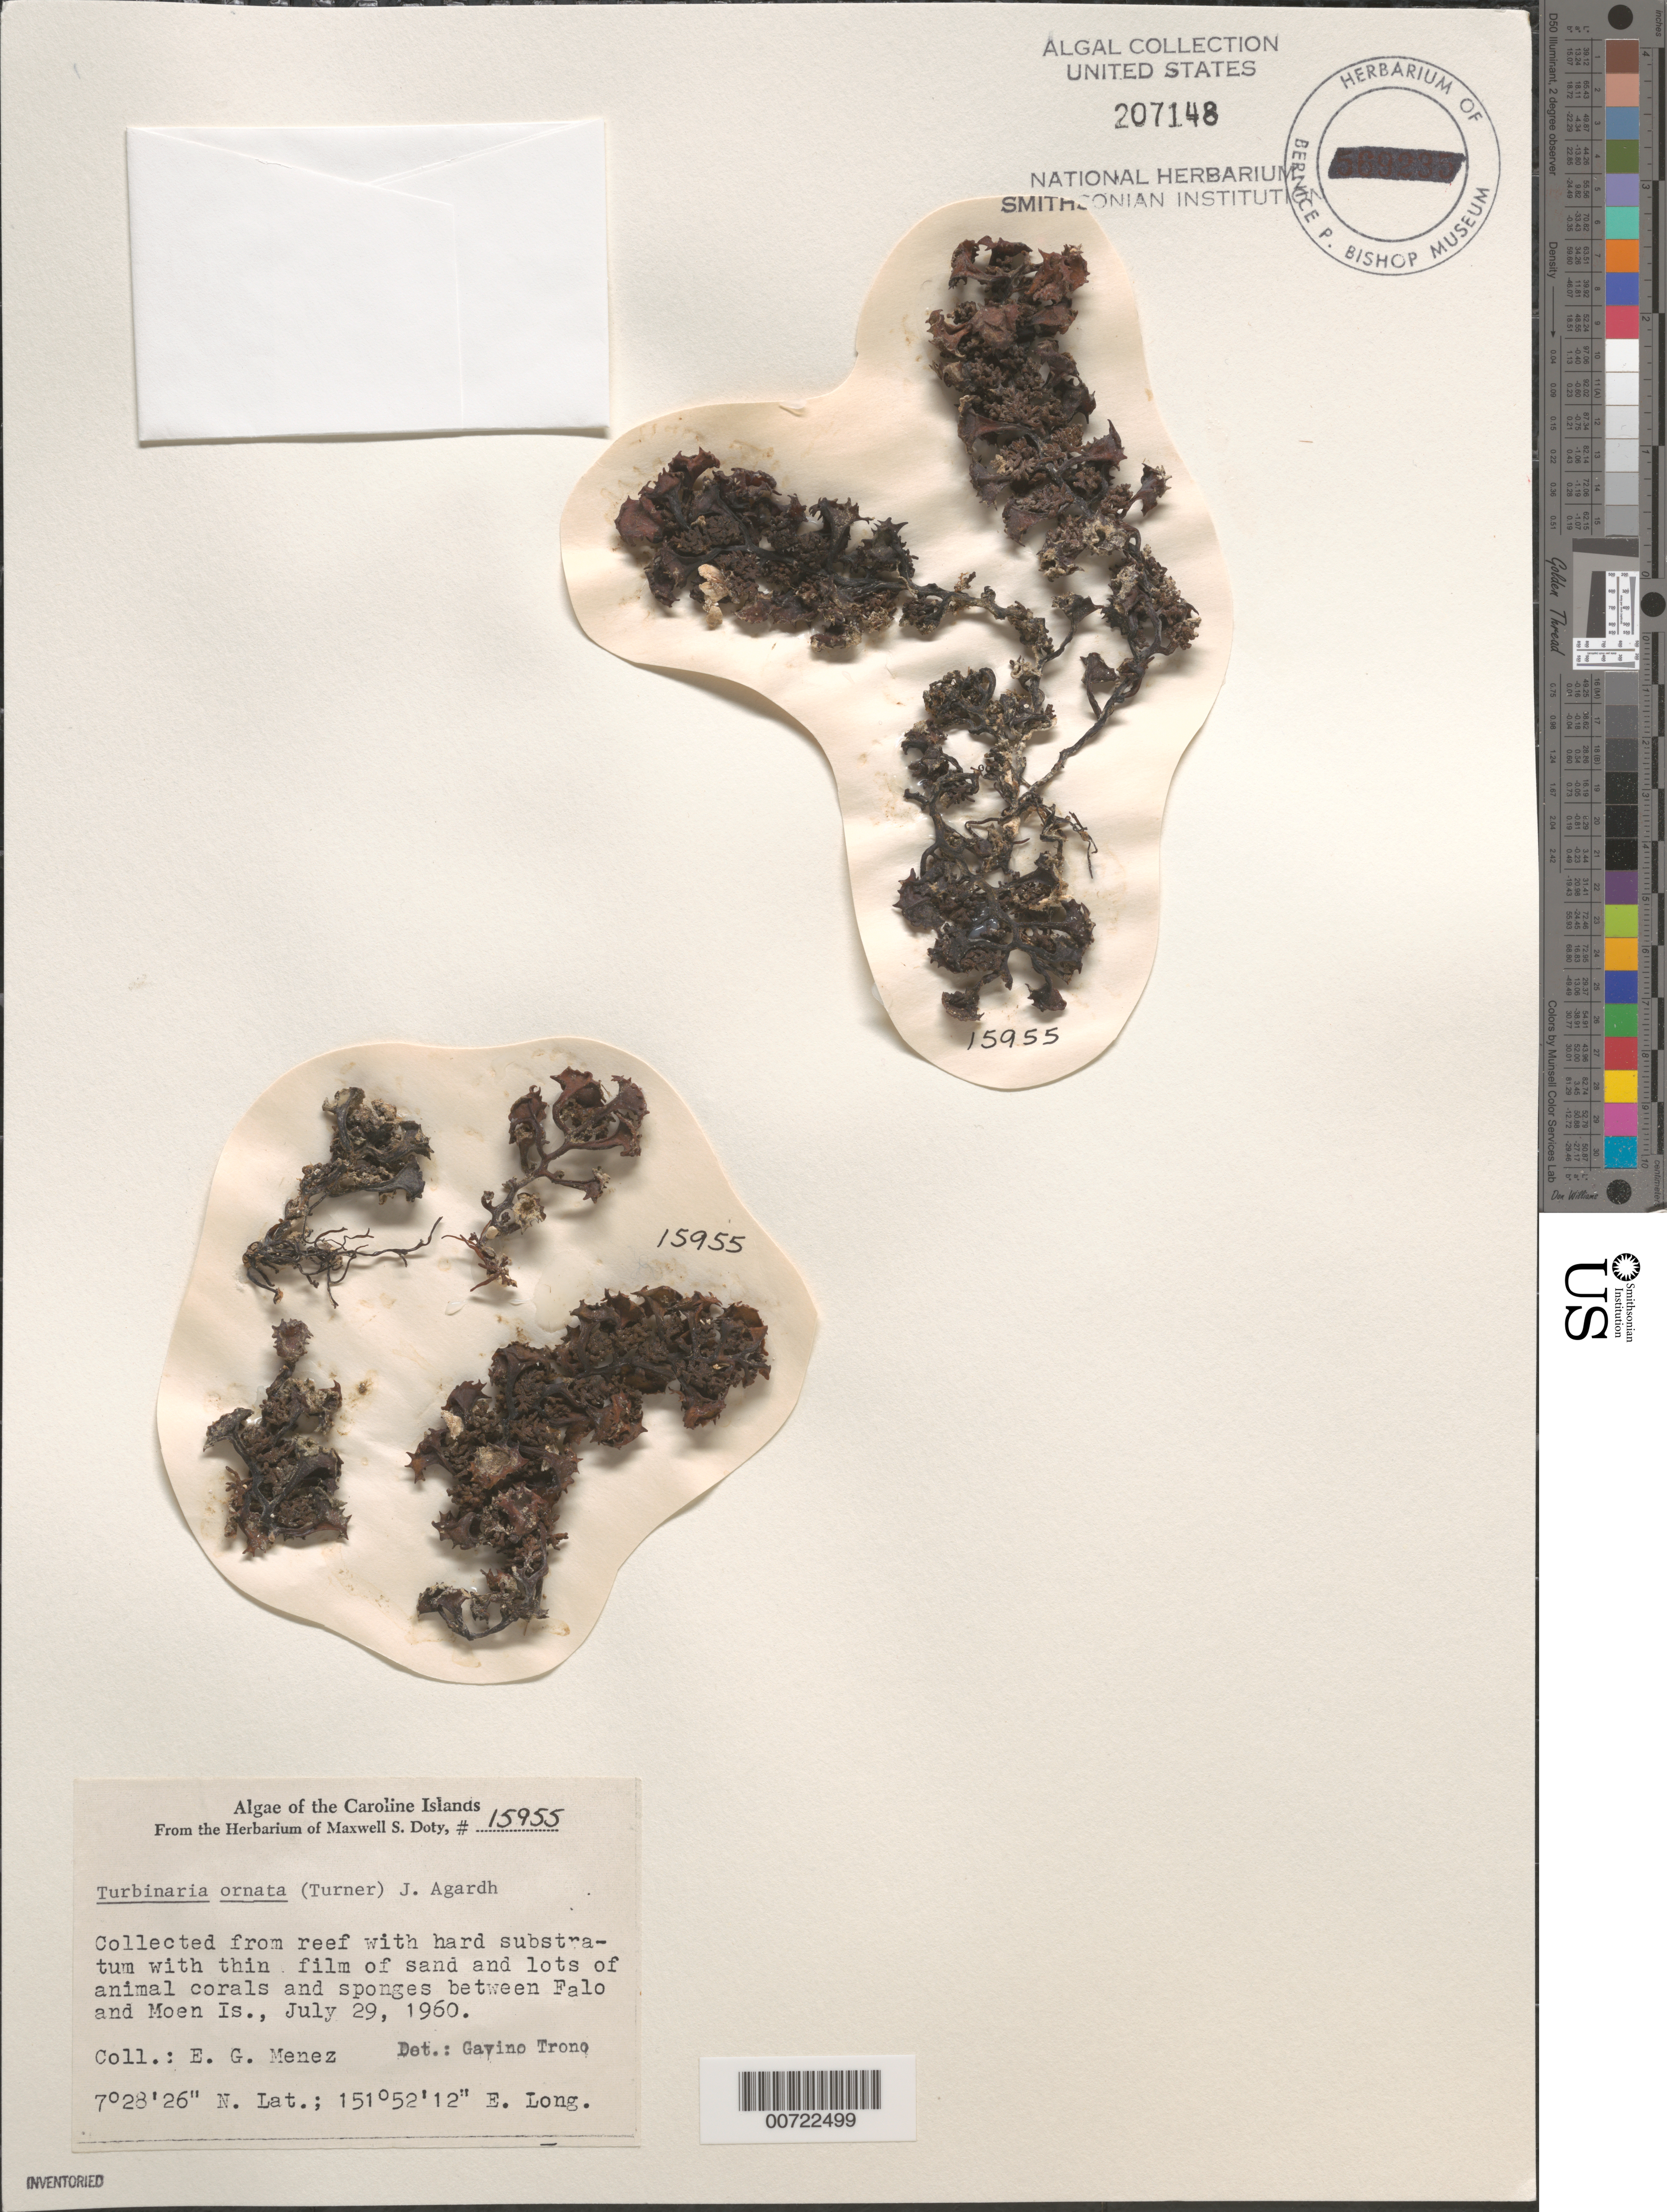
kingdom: Chromista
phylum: Ochrophyta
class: Phaeophyceae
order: Fucales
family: Sargassaceae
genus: Turbinaria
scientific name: Turbinaria ornata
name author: (Turner) J. Agardh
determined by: Trono, Gavino C., Jr.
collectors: Meñez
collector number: MSD 15955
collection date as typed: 29 Jul 1960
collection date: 1960-07-29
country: Micronesia, Federated States of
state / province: Truk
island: Truk (Chuuk) Is.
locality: Reef between Falo Islet and Moen Islet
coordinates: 7 28' 26" N, 151 52' 12" E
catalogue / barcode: US 207148